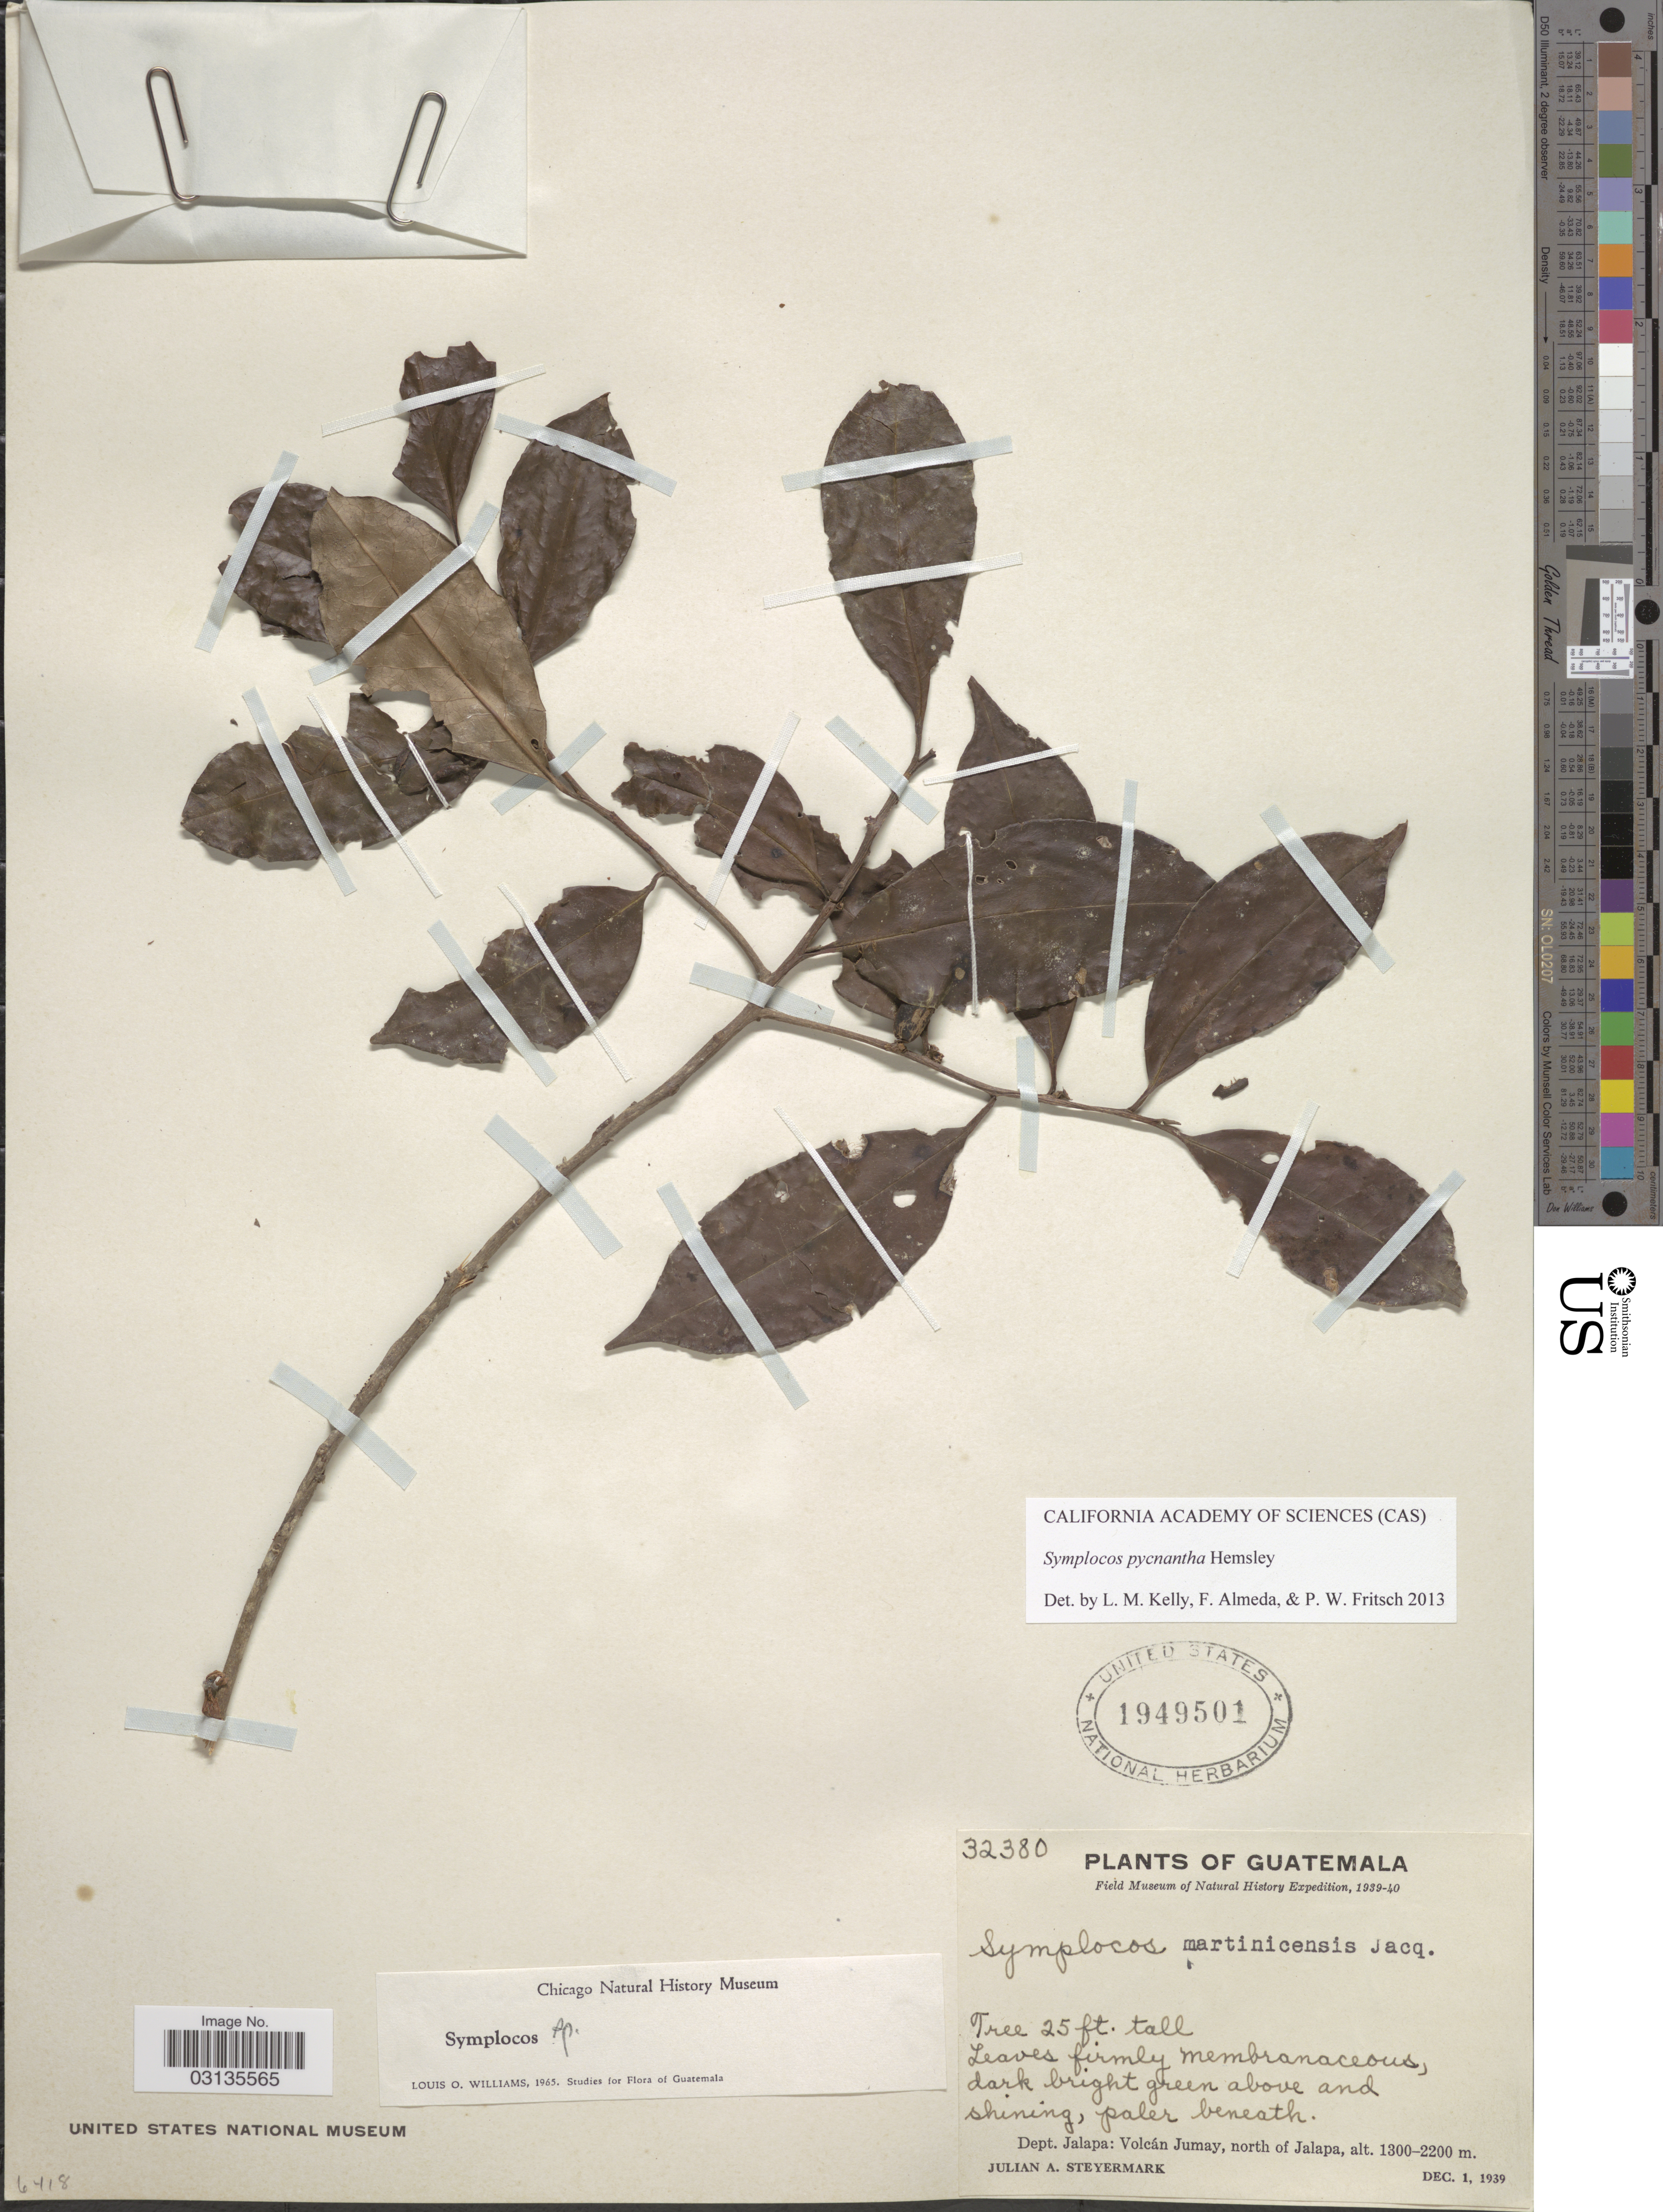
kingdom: Plantae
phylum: Tracheophyta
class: Magnoliopsida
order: Ericales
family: Symplocaceae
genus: Symplocos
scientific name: Symplocos pycnantha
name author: Hemsl.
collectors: J. Steyermark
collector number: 32380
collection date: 1939-12-01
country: Guatemala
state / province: Jalapa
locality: Dept. Jalapa: Volcán Jumay, north of Jalapa.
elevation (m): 1300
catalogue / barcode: US 1949501